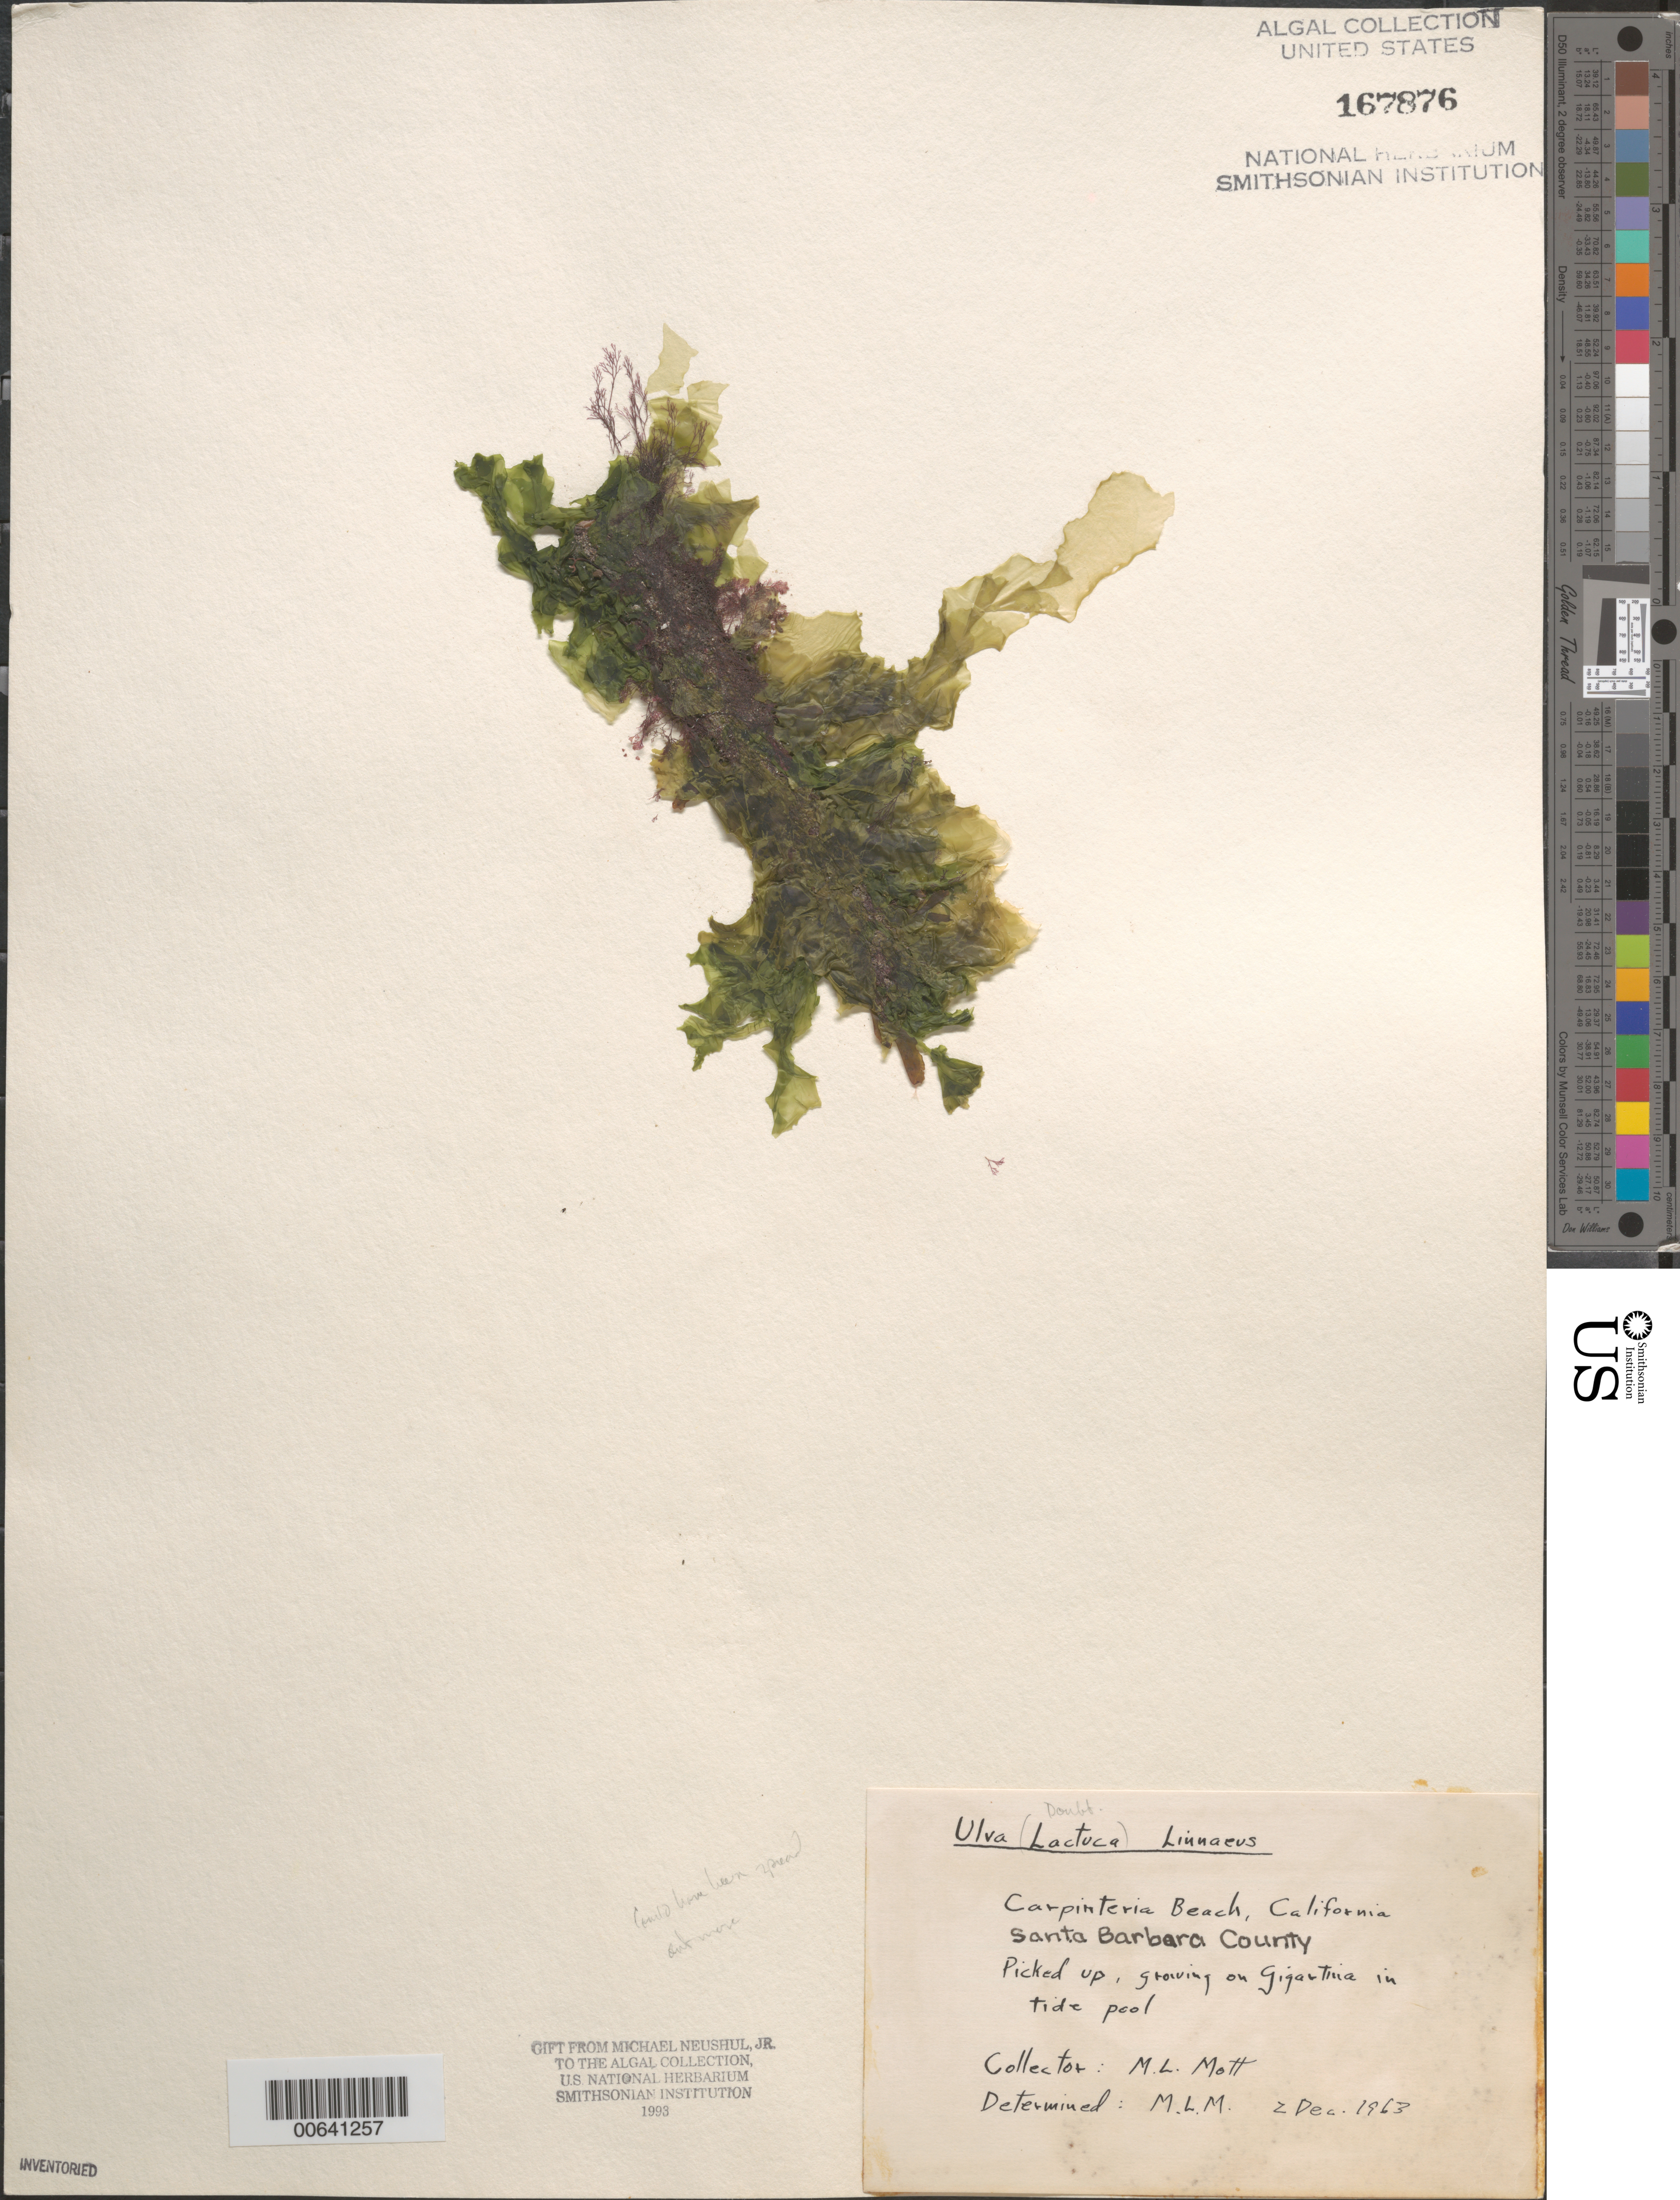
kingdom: Plantae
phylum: Chlorophyta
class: Ulvophyceae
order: Ulvales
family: Ulvaceae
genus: Ulva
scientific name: Ulva lactuca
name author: L.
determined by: Mott, M. L.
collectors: M. Mott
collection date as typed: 02 Dec 1963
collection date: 1963-12-02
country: United States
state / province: California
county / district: Santa Barbara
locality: Carpinteria Beach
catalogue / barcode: US 167876